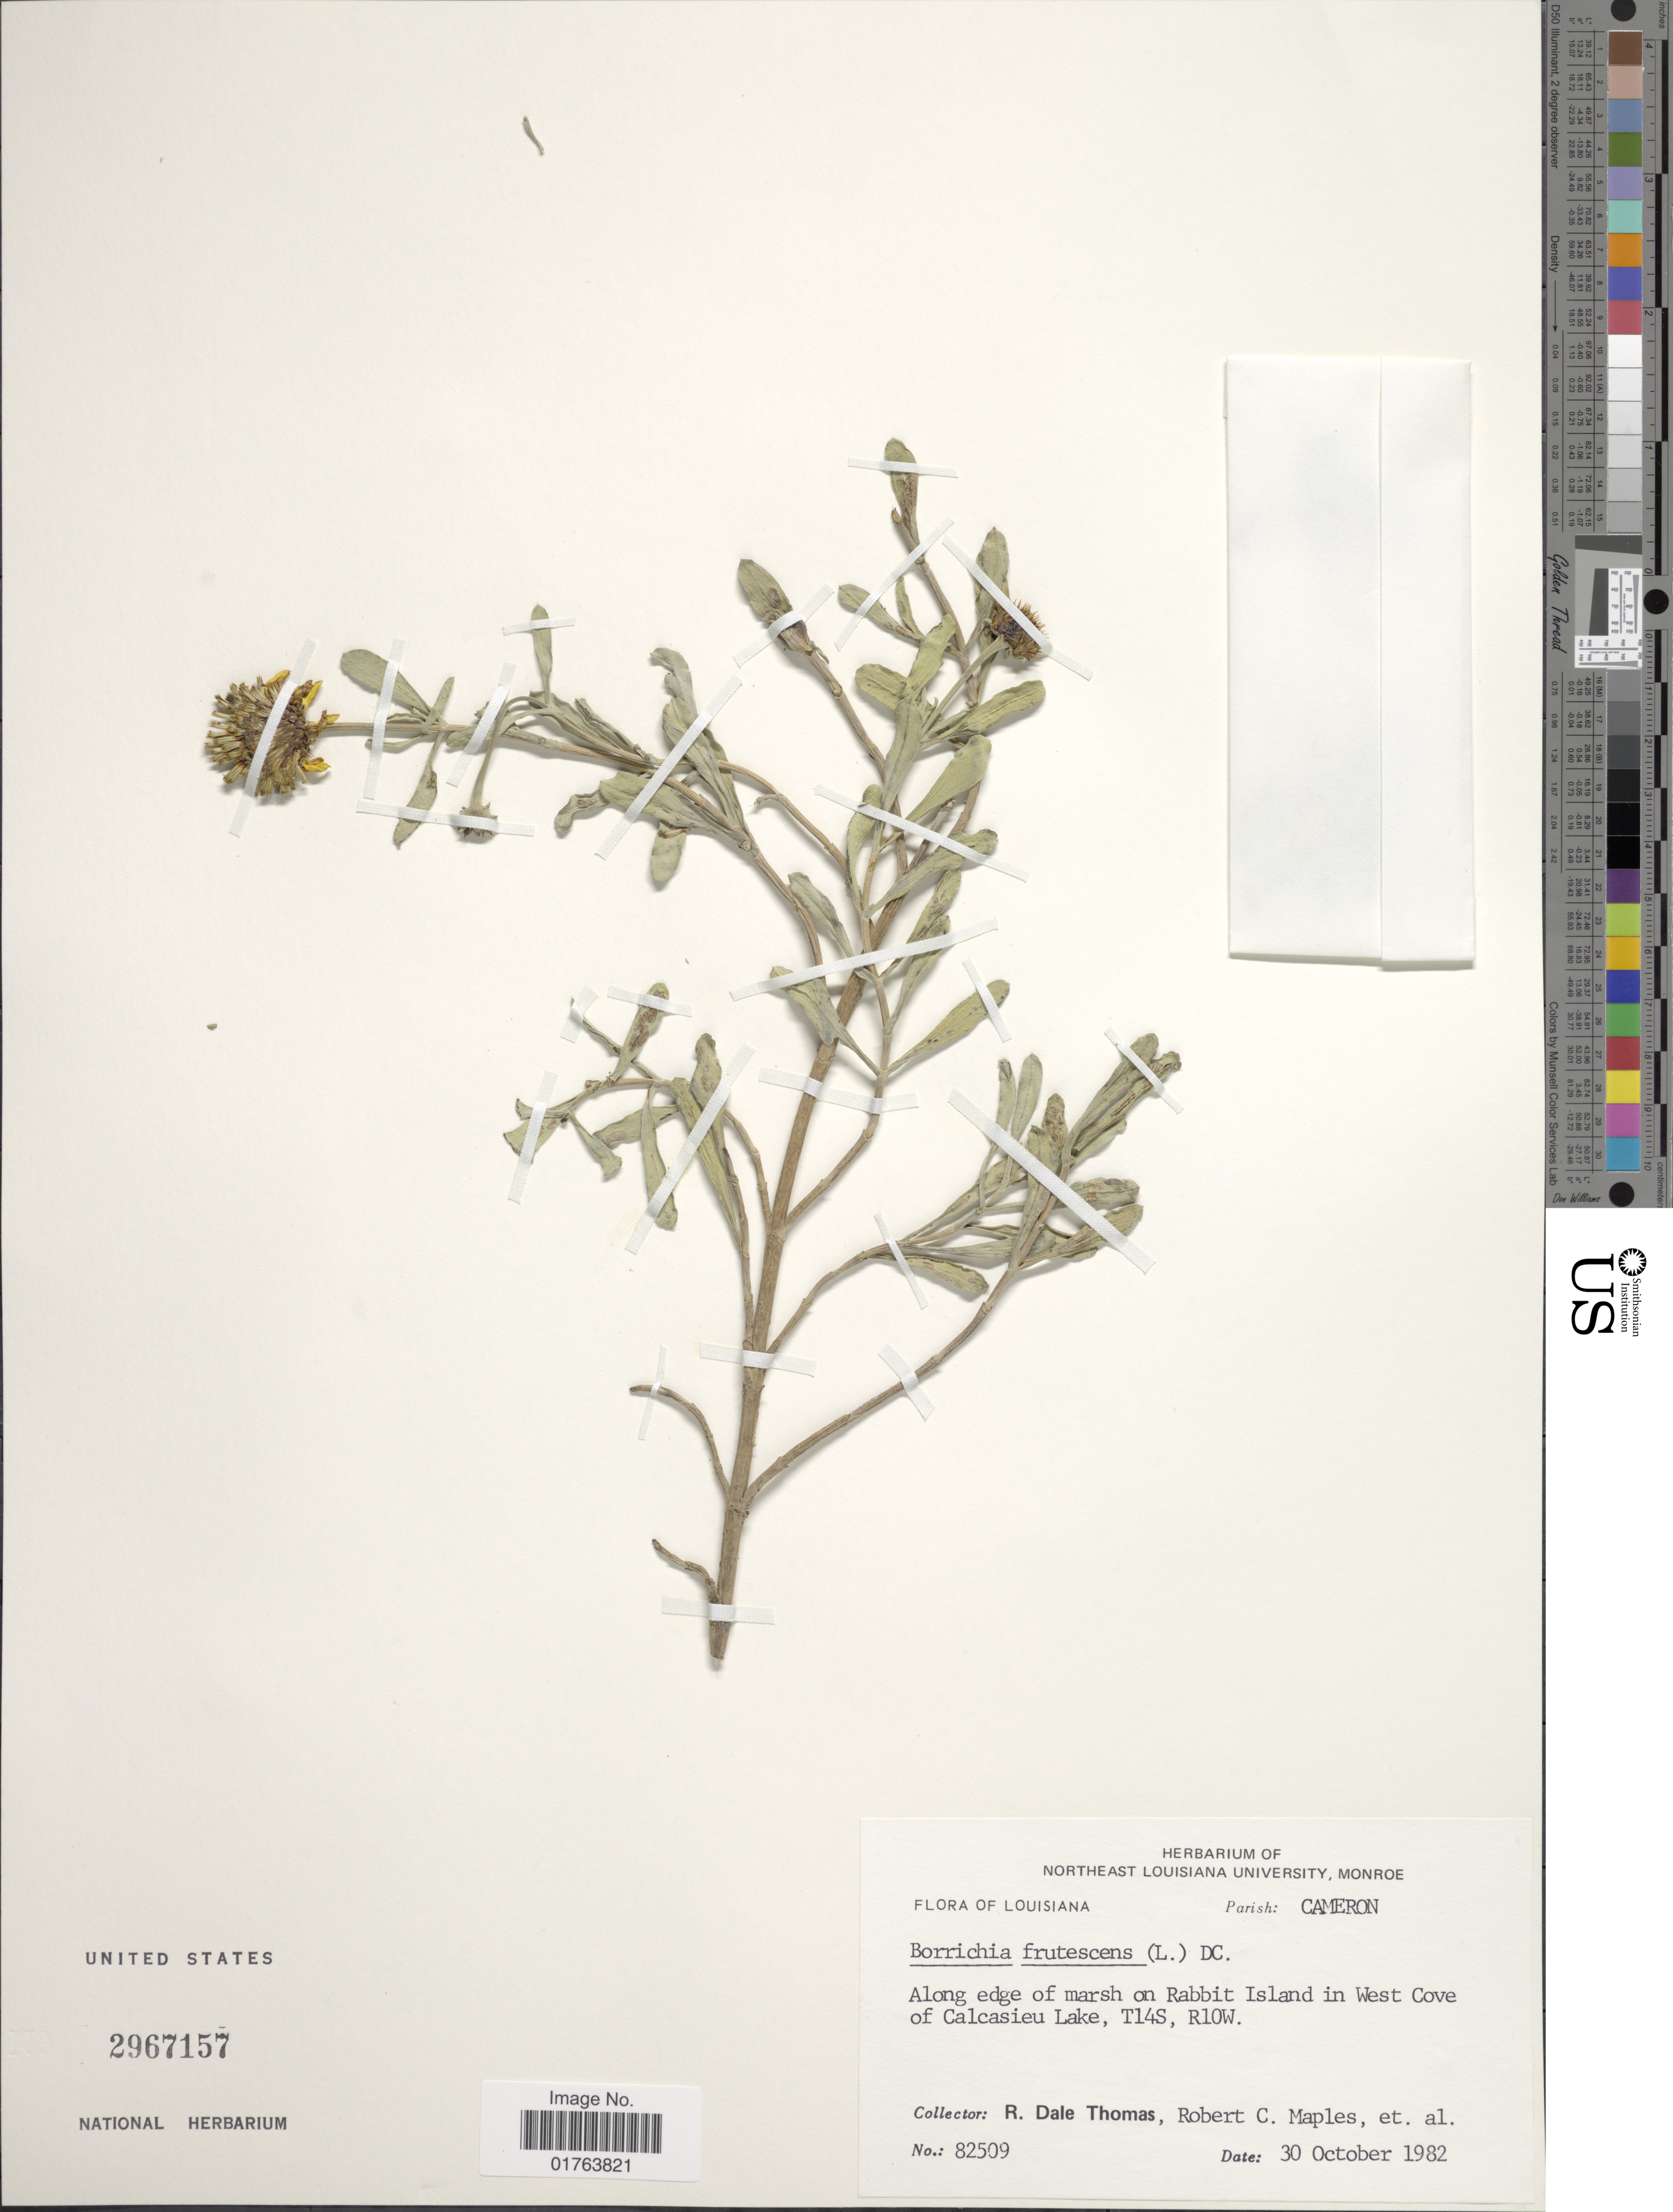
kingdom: Plantae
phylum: Tracheophyta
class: Magnoliopsida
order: Asterales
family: Asteraceae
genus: Borrichia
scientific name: Borrichia frutescens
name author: (L.) DC.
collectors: R. Thomas, R. Maples & et al.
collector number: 82509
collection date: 1982-10-30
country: United States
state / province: Louisiana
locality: Parish: Cameron, Along edge of marsh on Rabbit Island in West Cove of Calcasieu Lake, T14S, R10W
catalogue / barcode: US 2967157